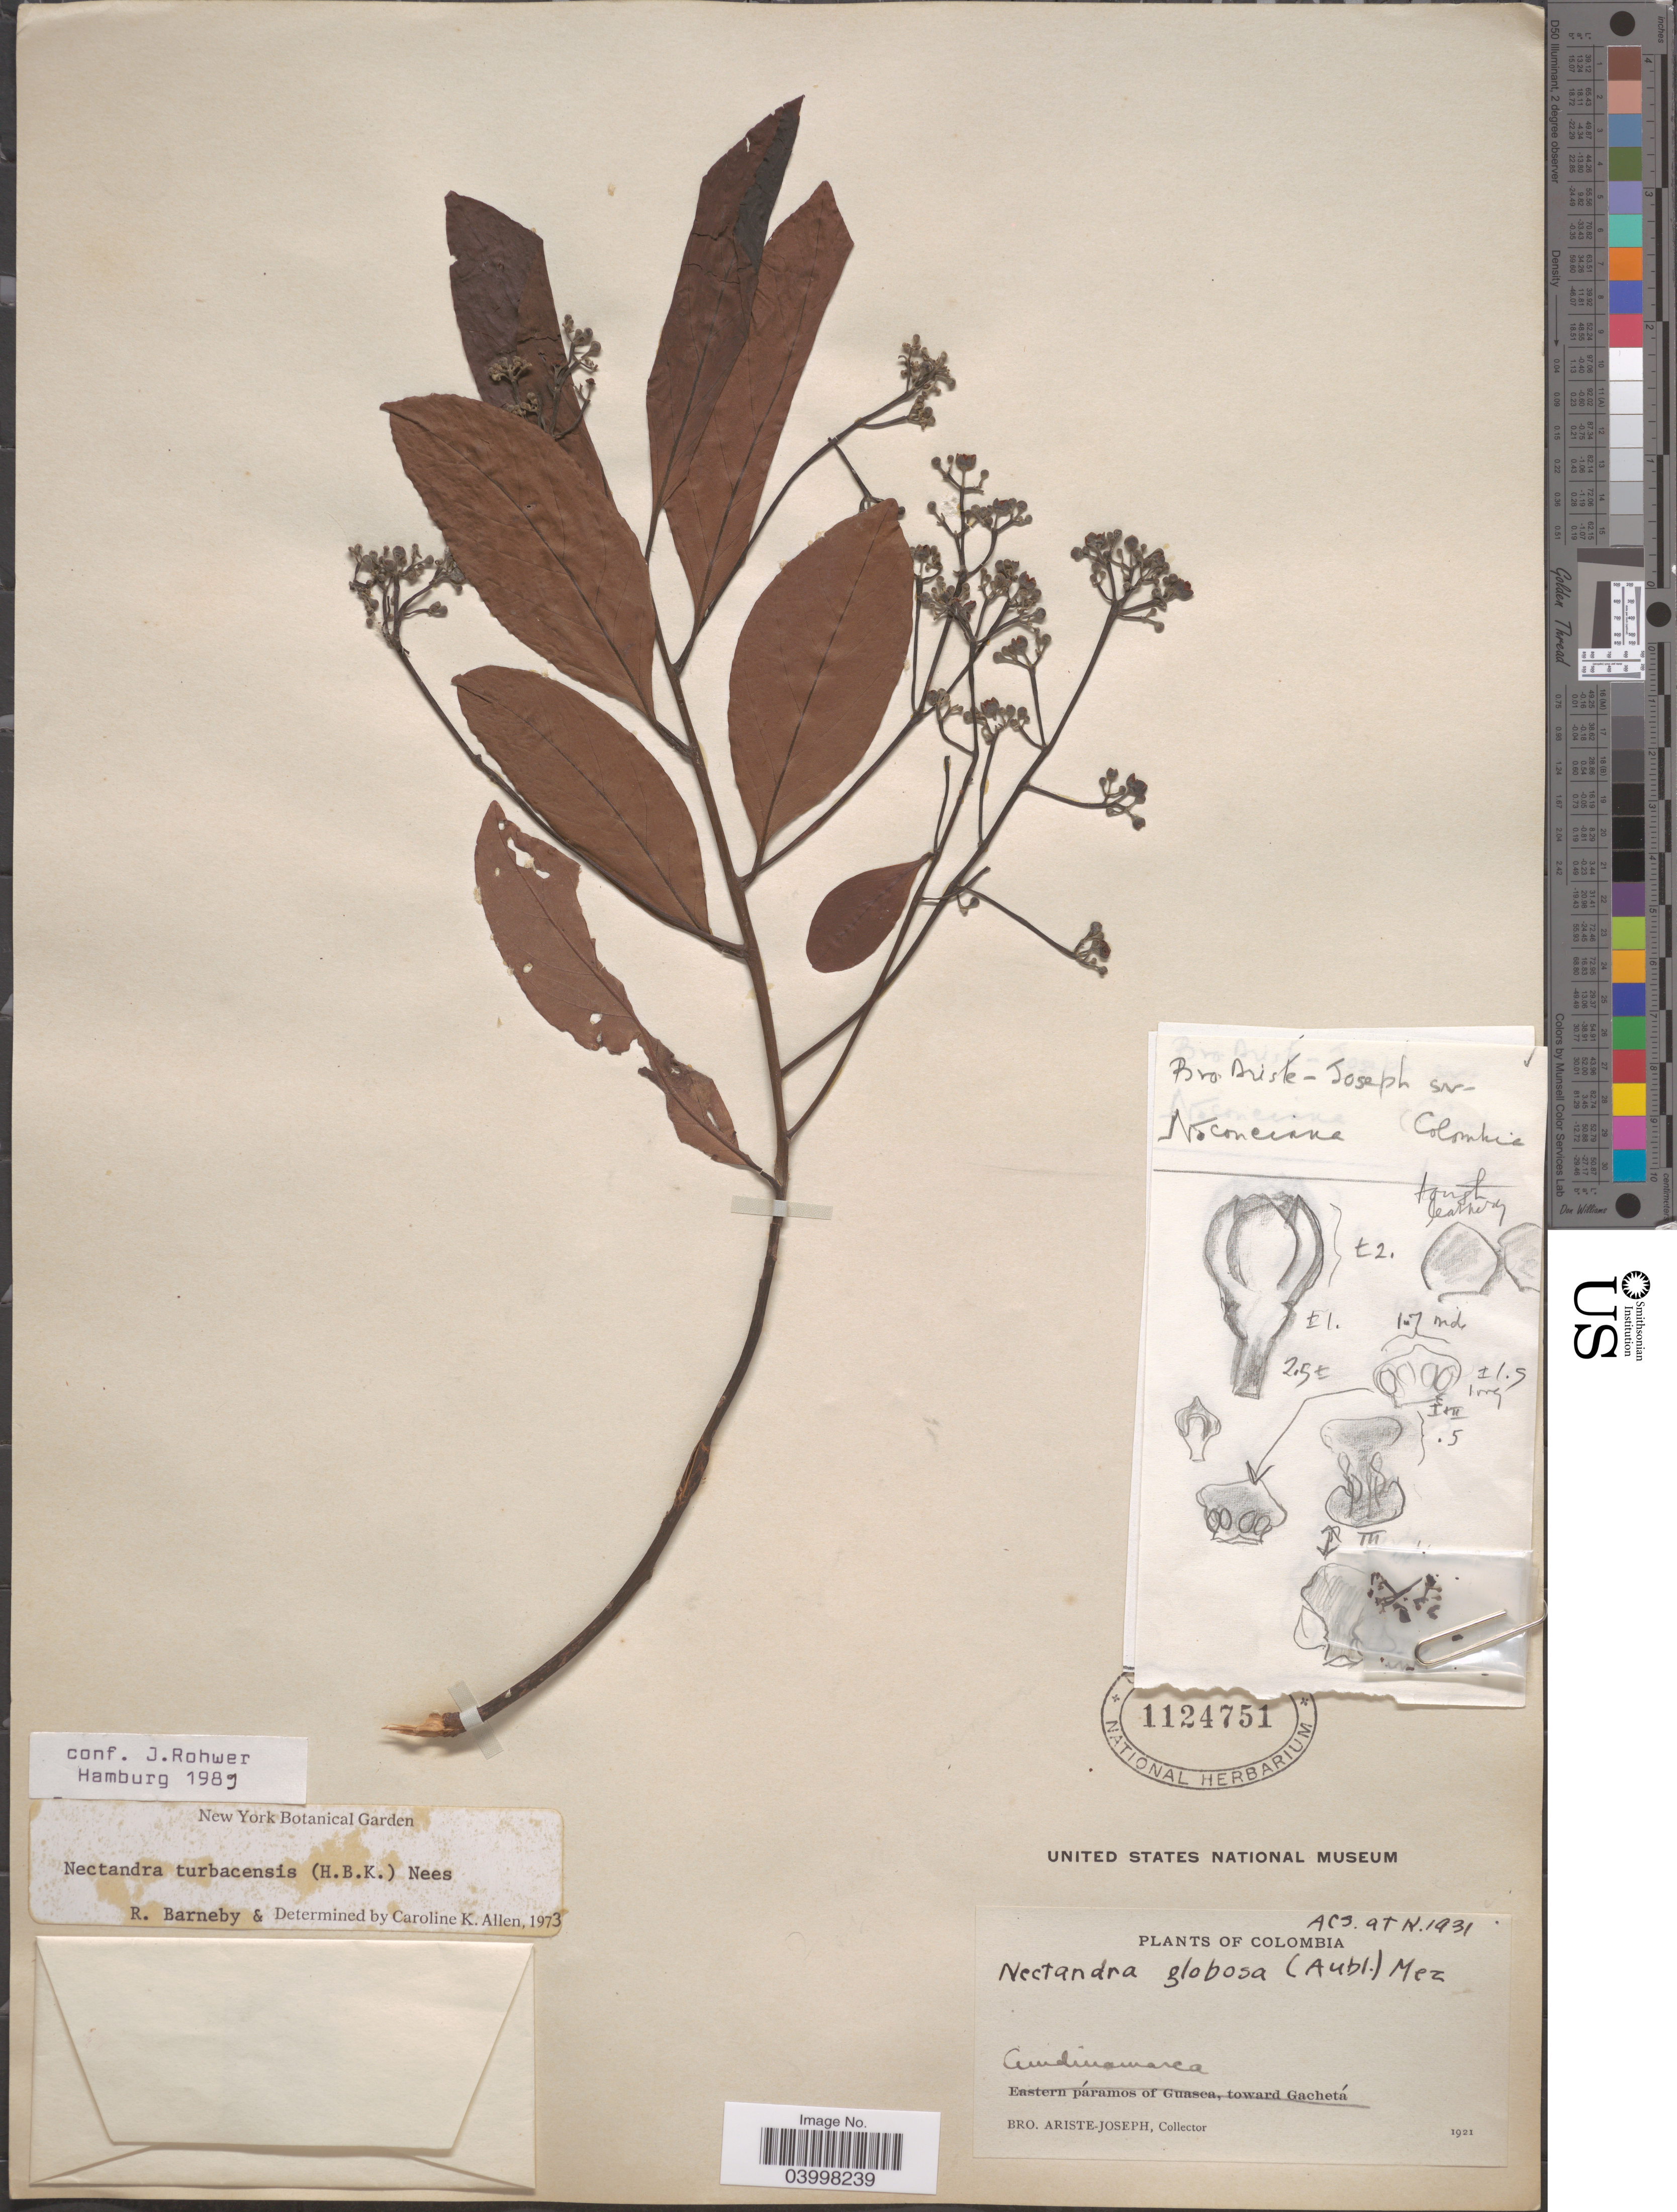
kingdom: Plantae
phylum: Tracheophyta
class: Magnoliopsida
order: Laurales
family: Lauraceae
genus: Nectandra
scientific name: Nectandra turbacensis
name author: (Kunth) Nees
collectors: Bro. Ariste-Joseph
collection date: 1921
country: Colombia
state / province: Cundinamarca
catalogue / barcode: US 1124751